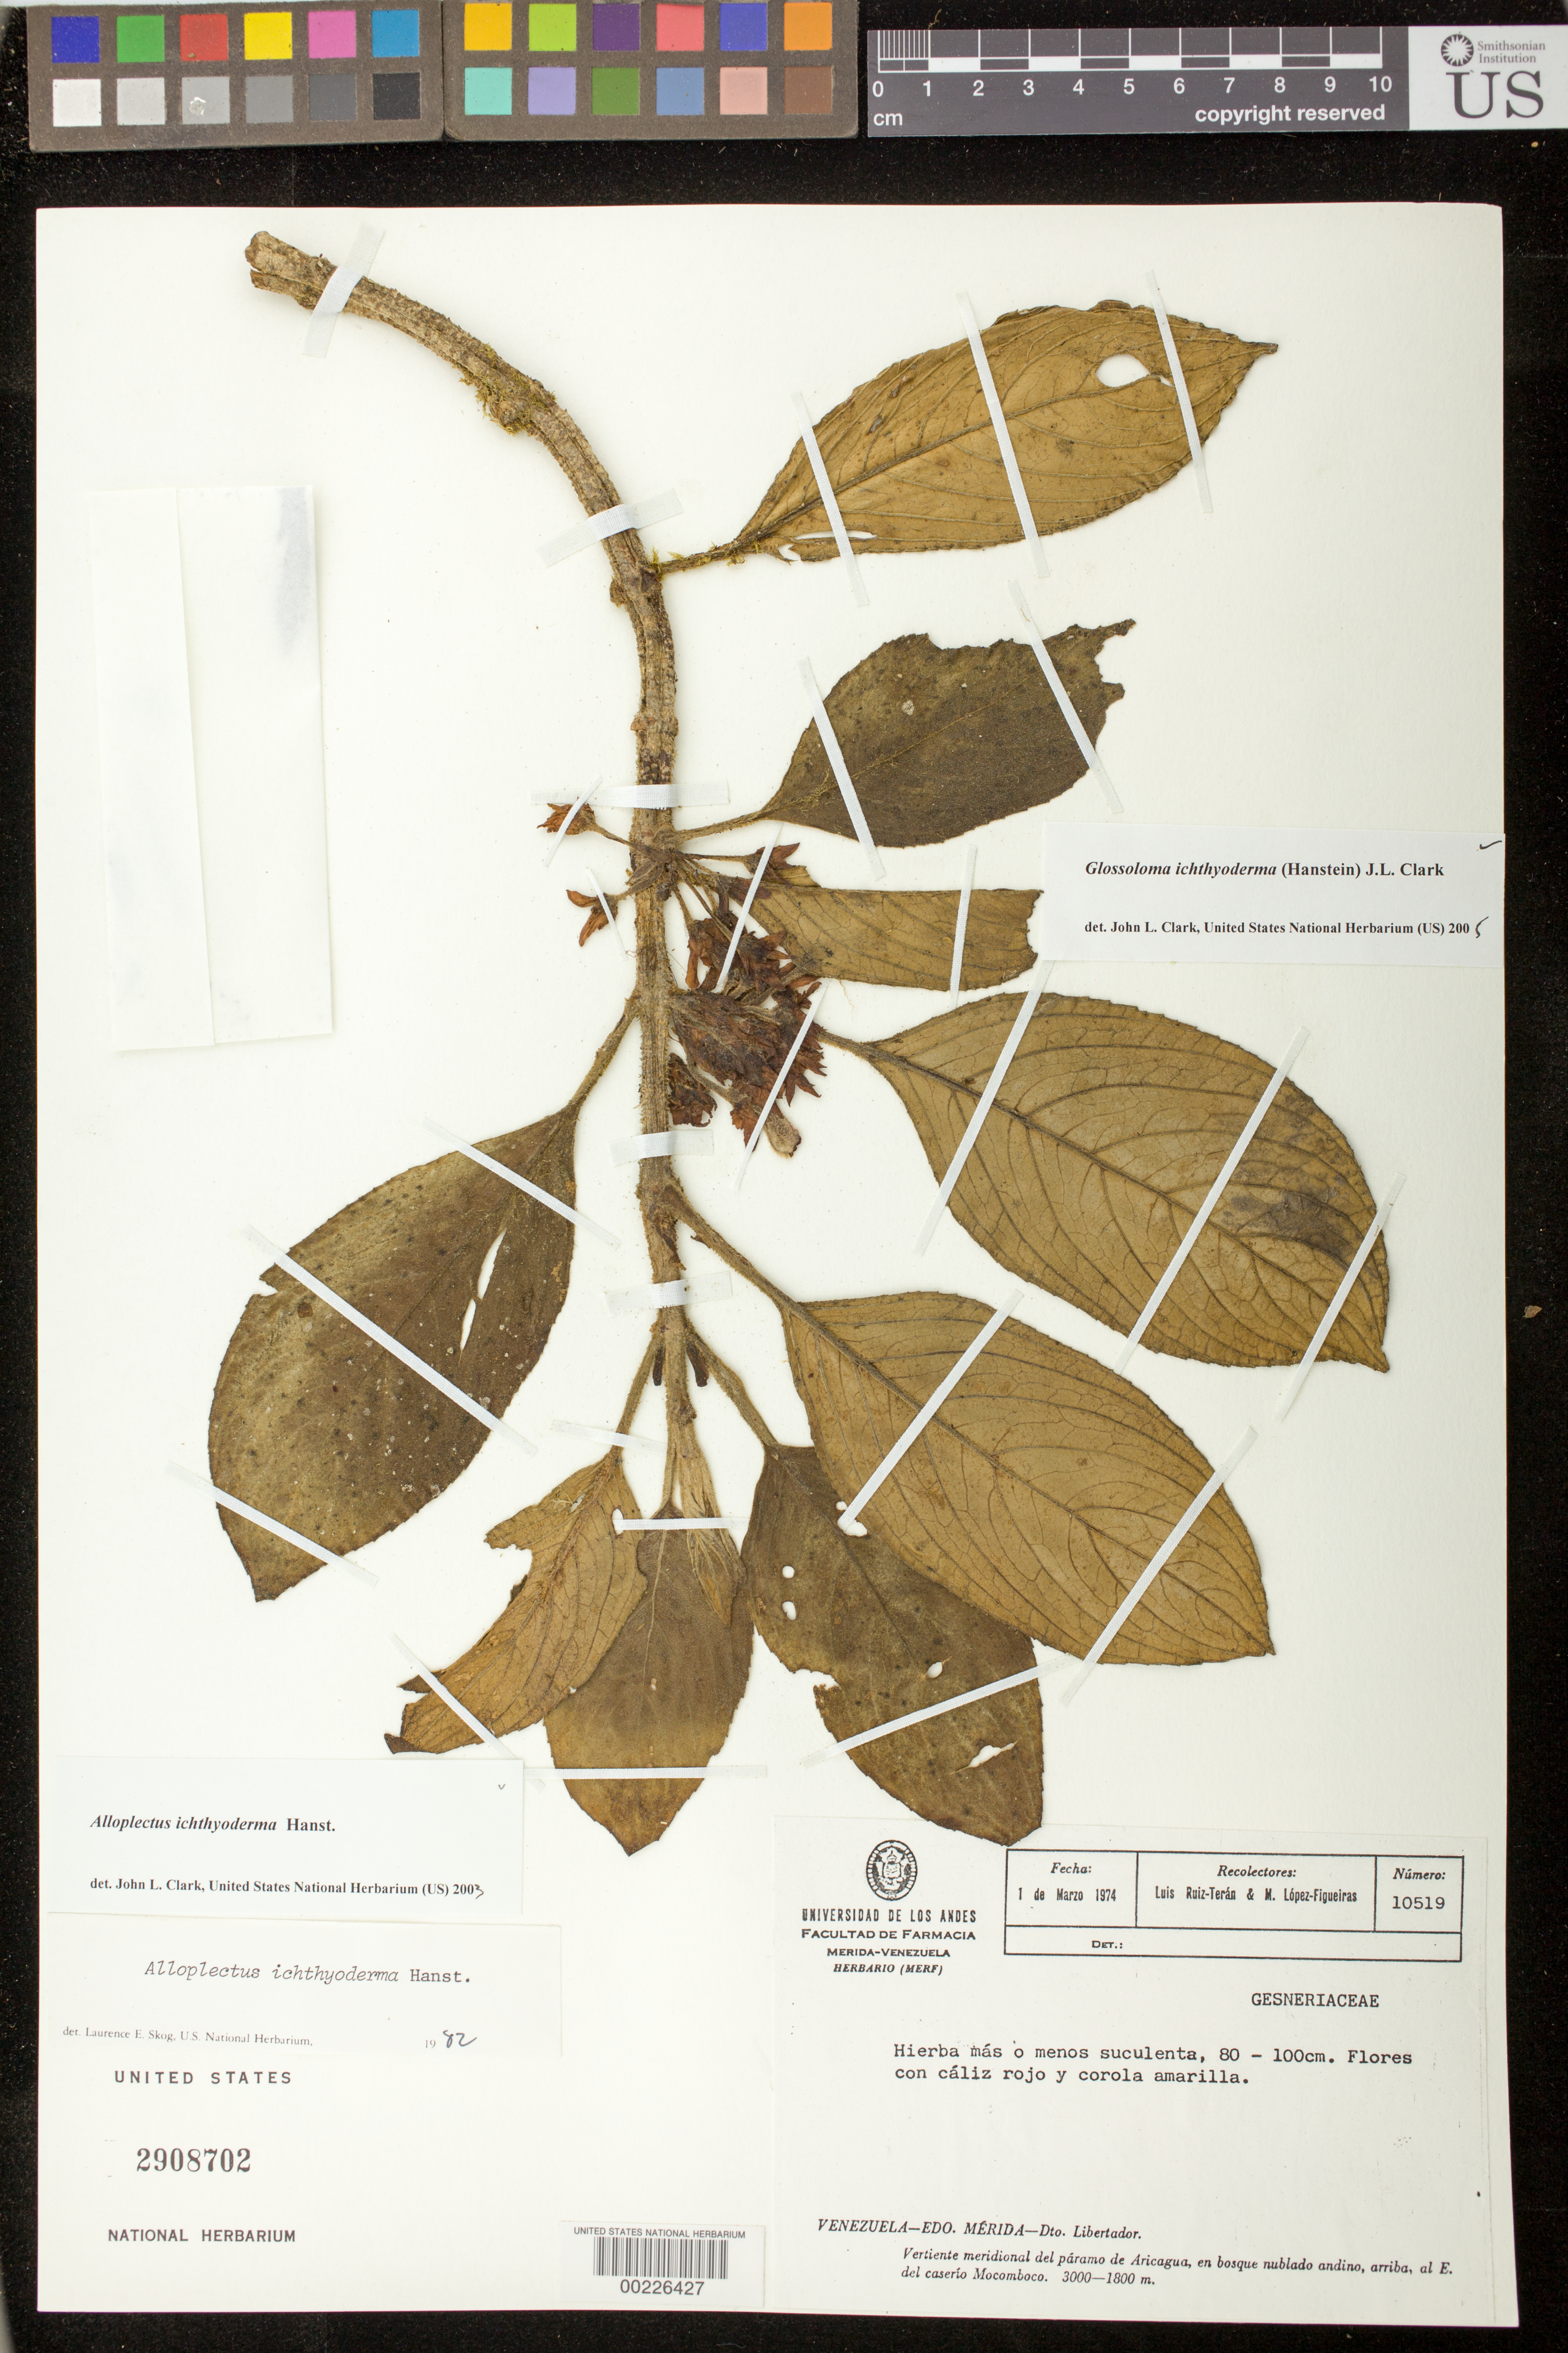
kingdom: Plantae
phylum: Tracheophyta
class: Magnoliopsida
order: Lamiales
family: Gesneriaceae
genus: Glossoloma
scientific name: Glossoloma ichthyoderma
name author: (Hanst.) J.L. Clark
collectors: L. E. Ruíz-Terán & M. Lopéz-F.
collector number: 10519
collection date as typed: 01 Mar 1974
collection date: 1974-03-01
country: Venezuela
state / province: Mérida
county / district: Libertador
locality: Dist. Libertador, 'meridional' slope of Paramo de Aricagua, above, E of Caserio Mocomboco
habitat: Andean cloud forest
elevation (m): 1800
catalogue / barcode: US 2908702